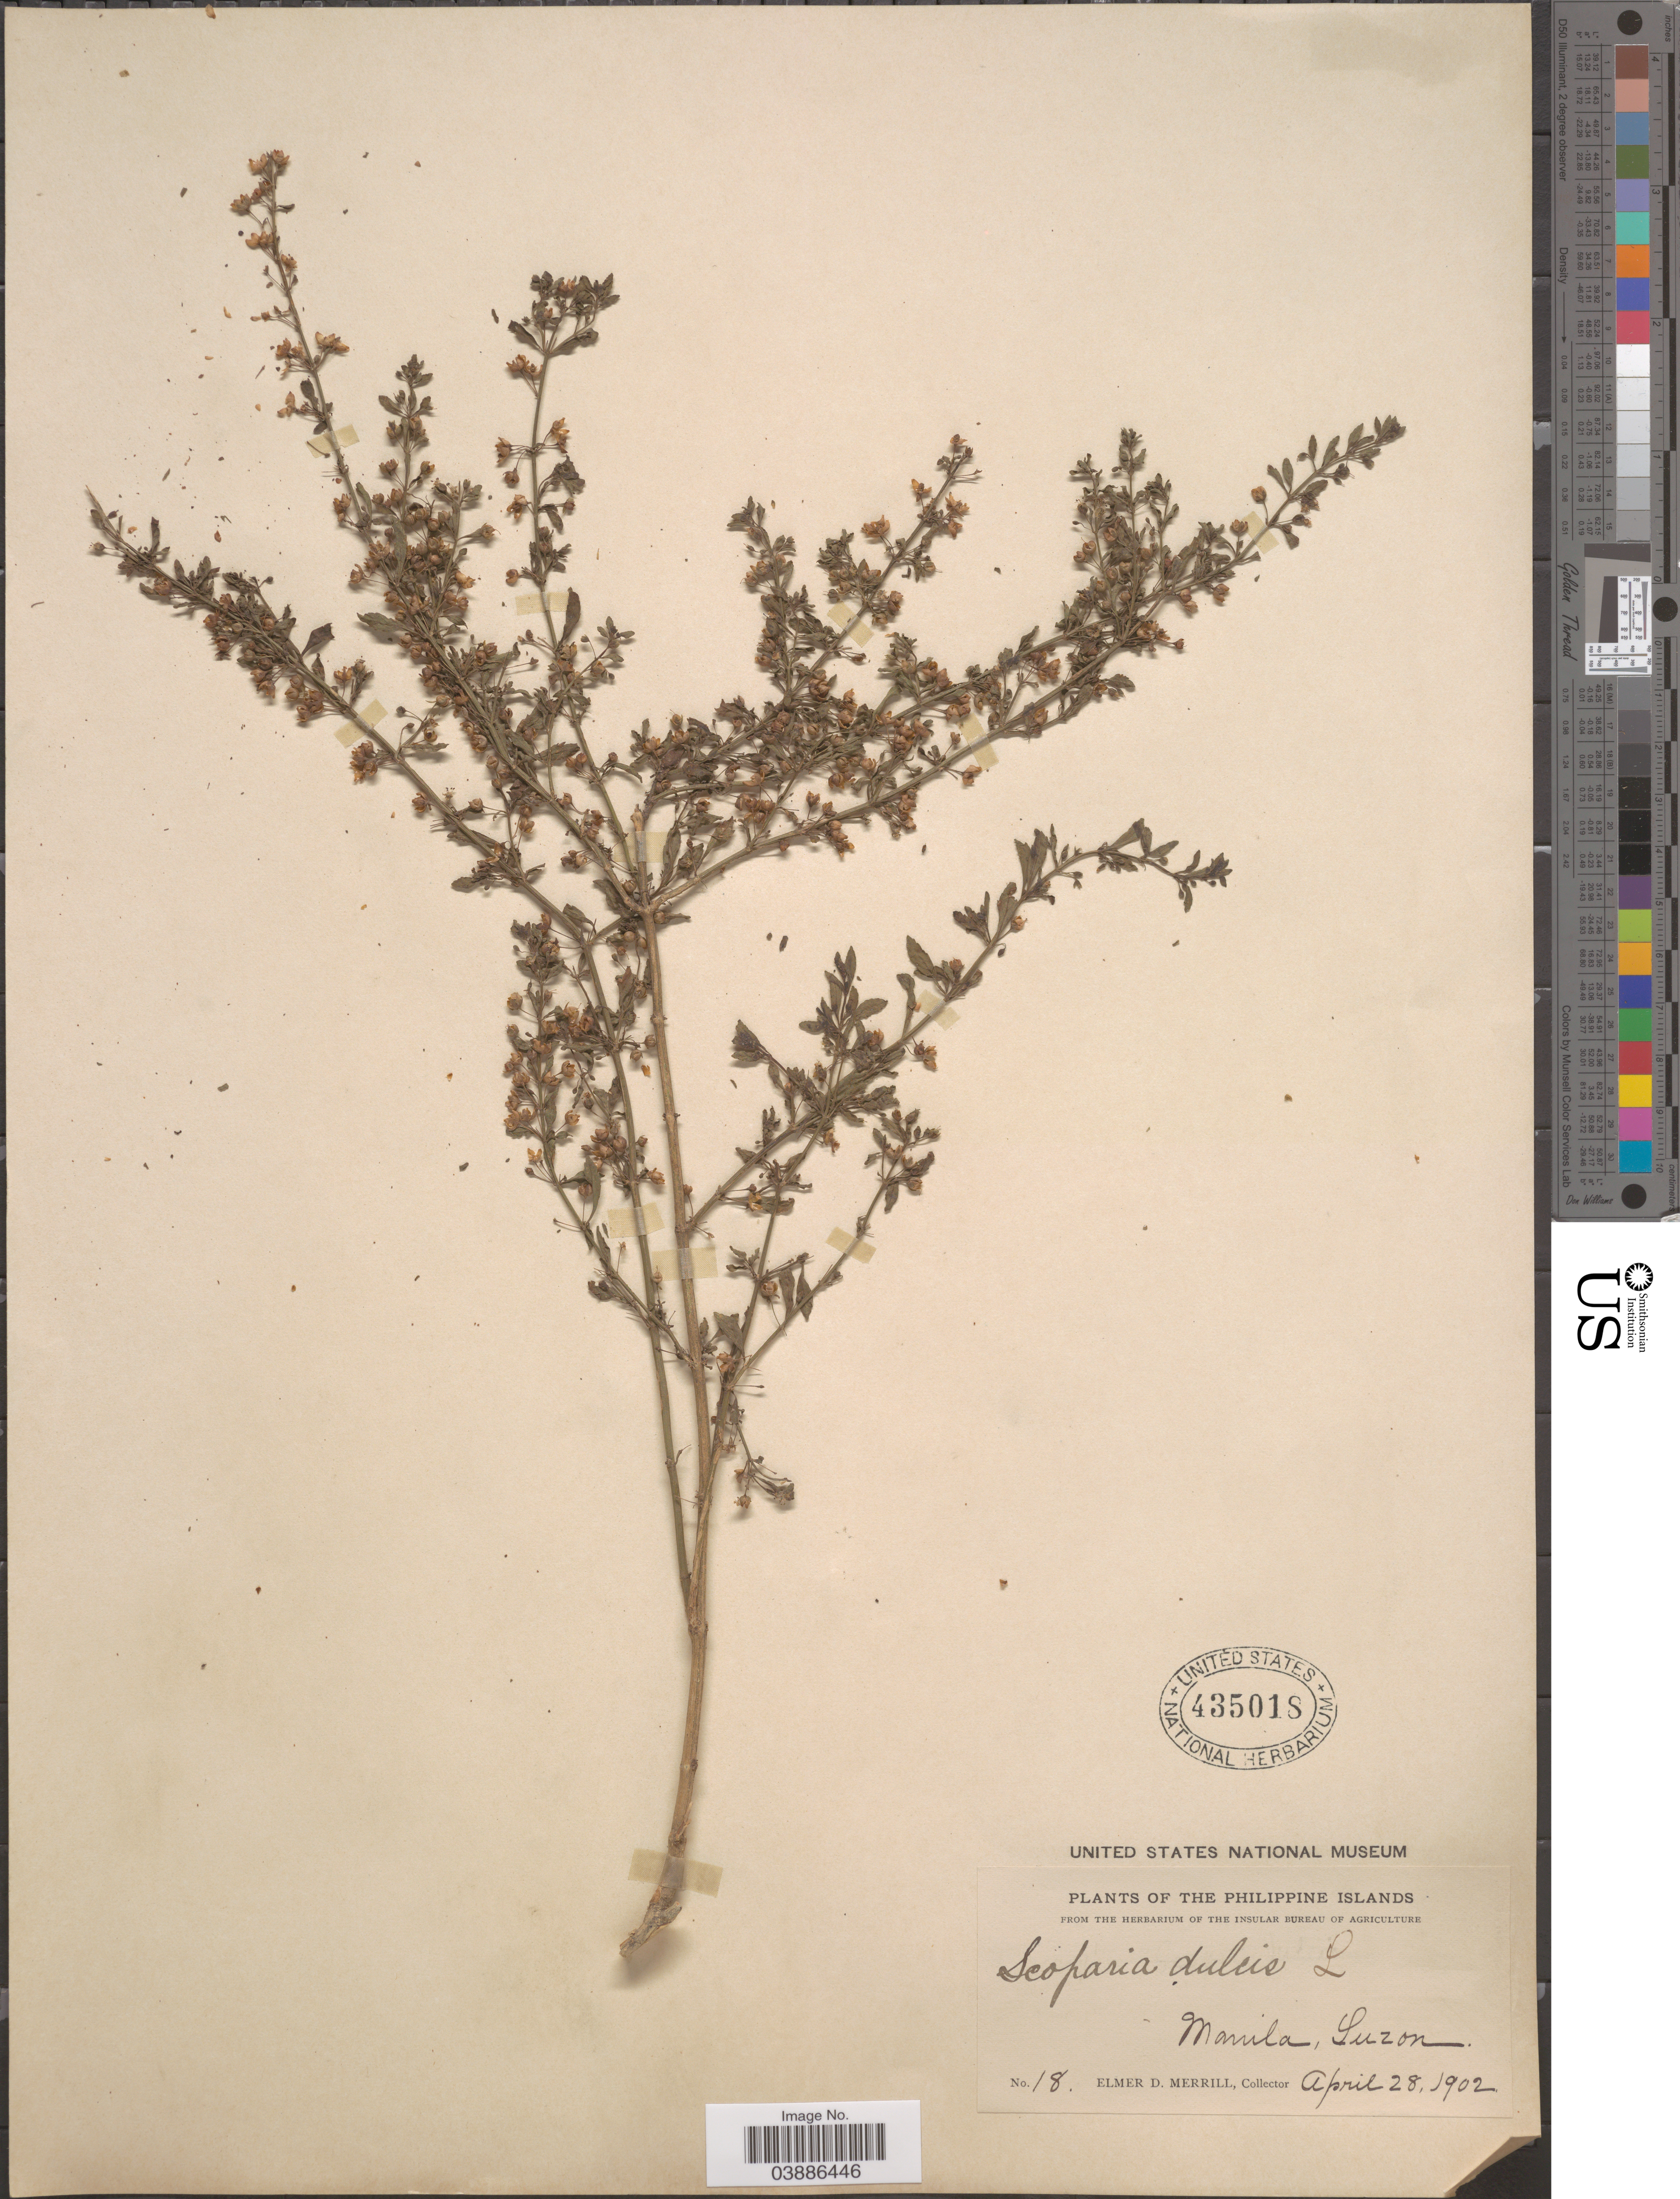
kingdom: Plantae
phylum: Tracheophyta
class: Magnoliopsida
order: Lamiales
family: Plantaginaceae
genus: Scoparia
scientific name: Scoparia dulcis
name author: L.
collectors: E. D. Merrill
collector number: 18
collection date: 1902-04-28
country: Philippines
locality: Philippine Islands. Manila, Luzon.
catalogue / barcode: US 435018